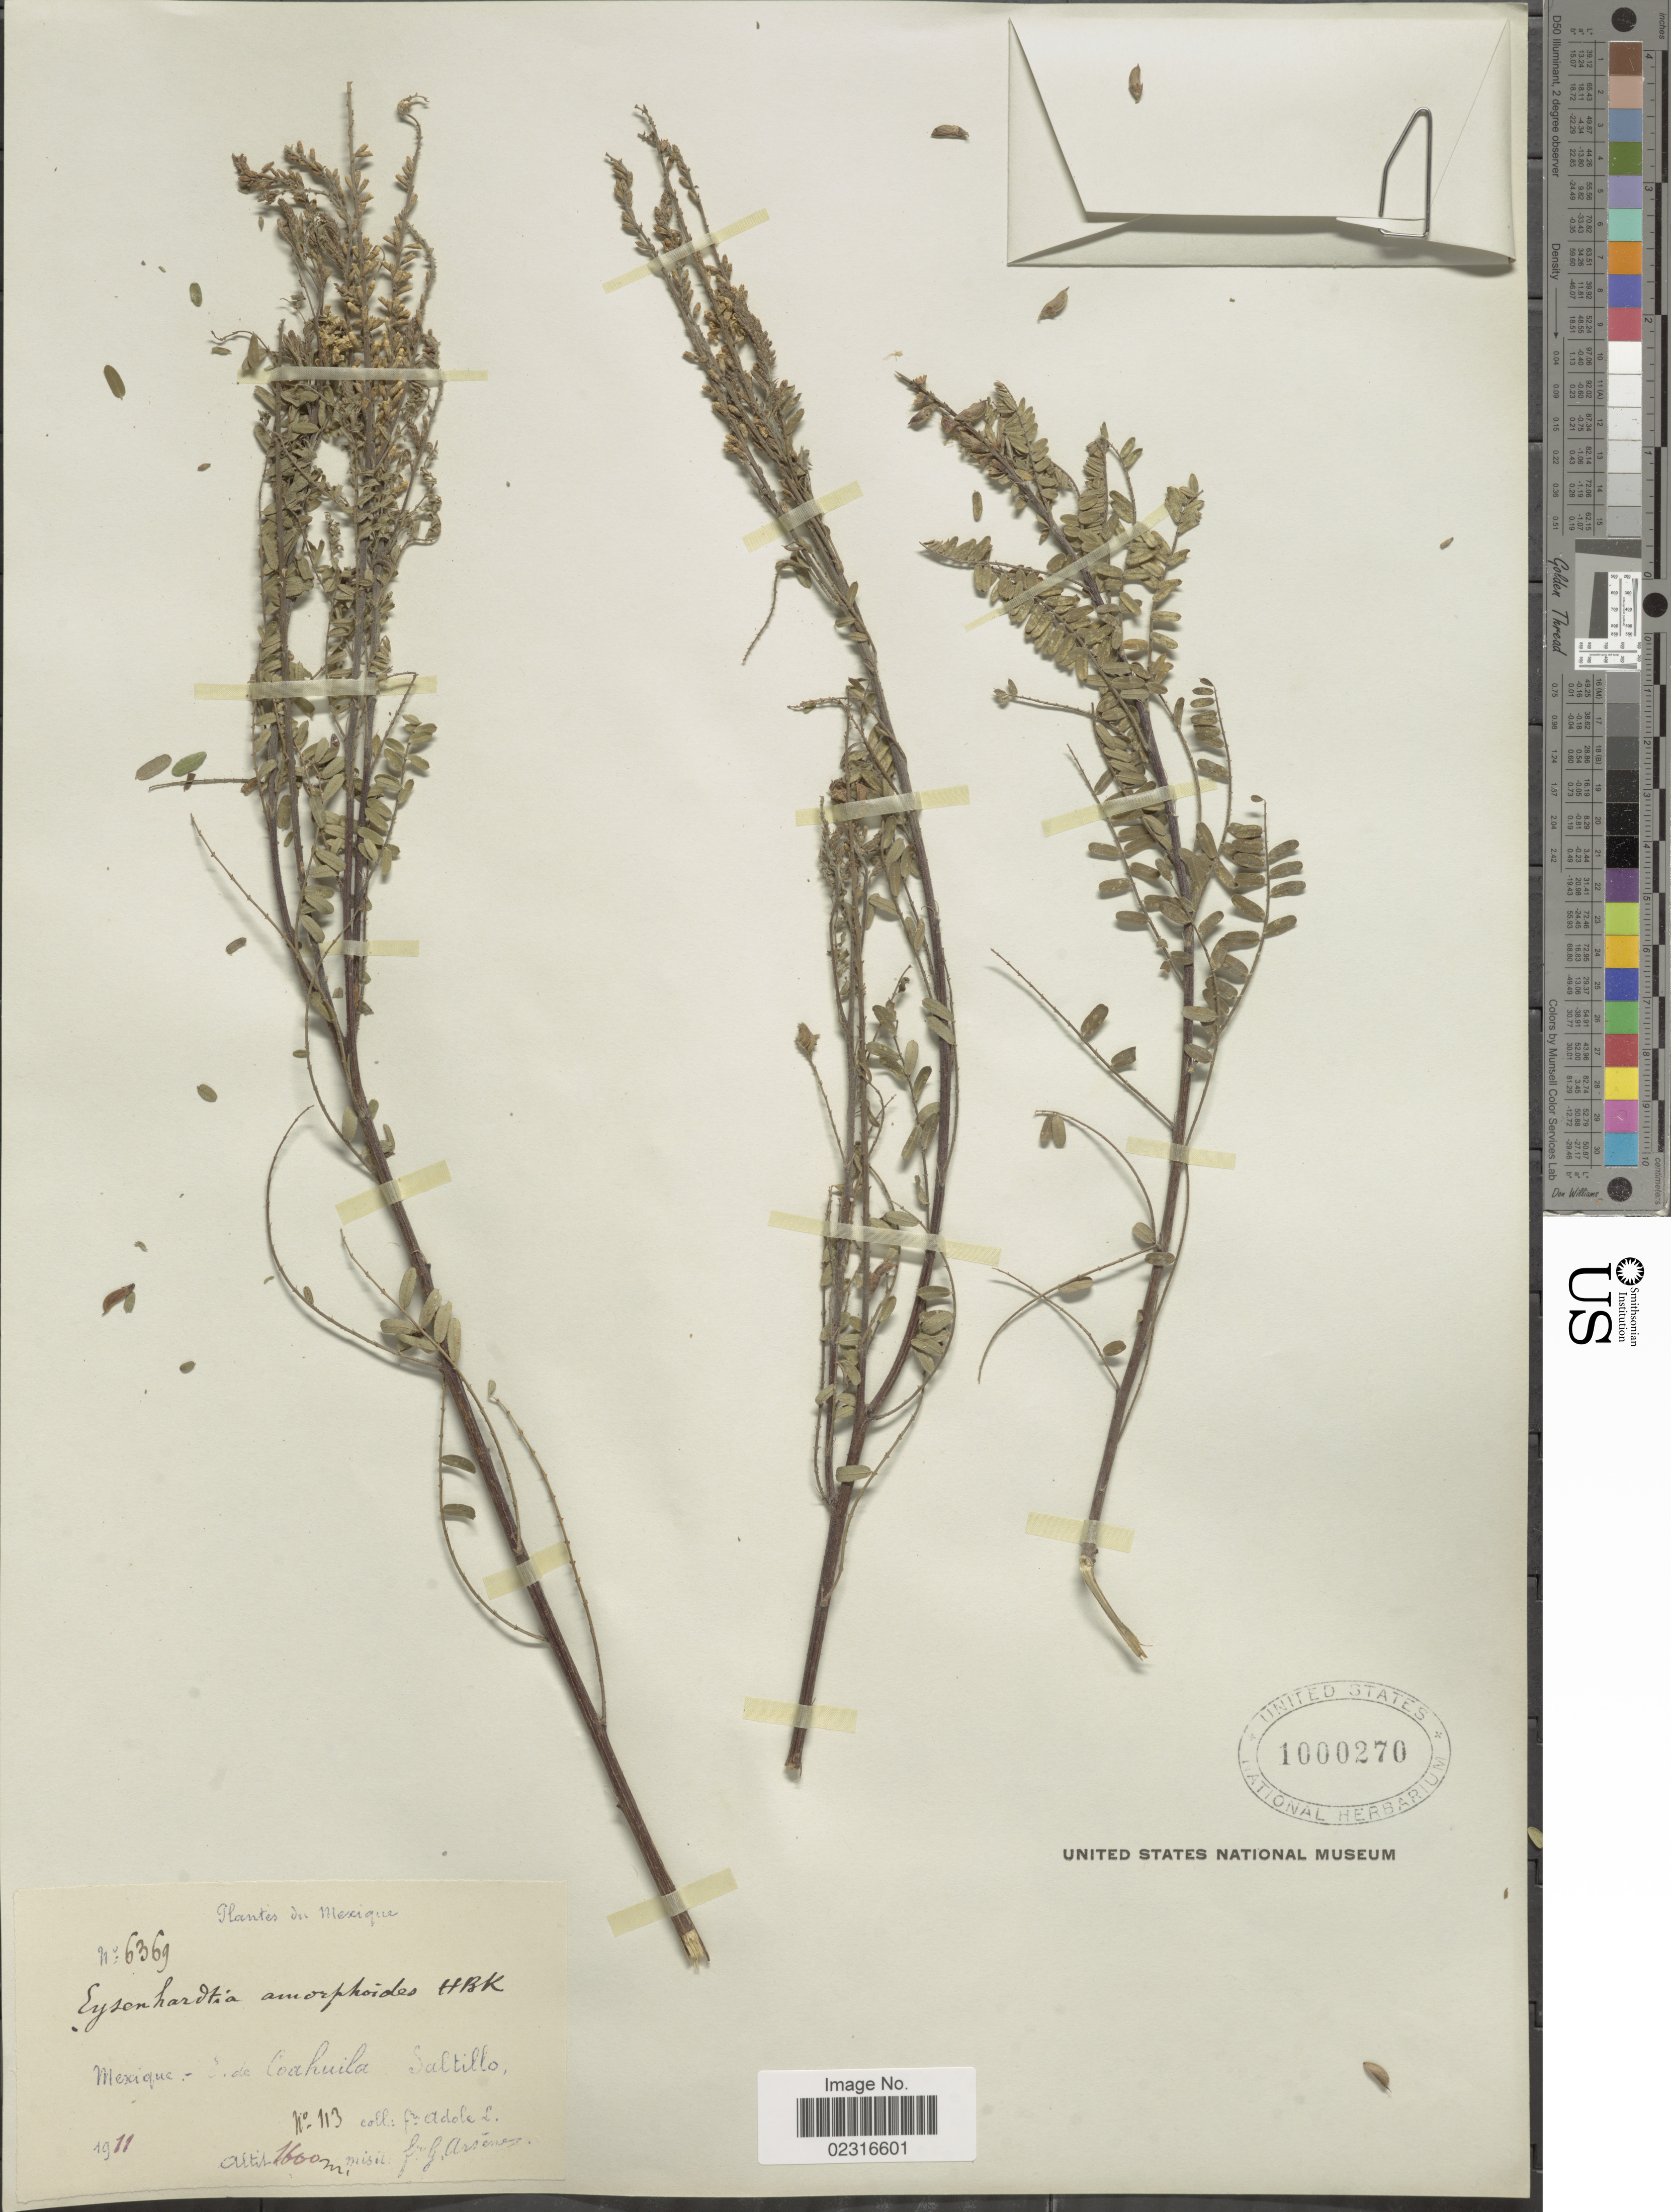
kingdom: Plantae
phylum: Tracheophyta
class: Magnoliopsida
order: Fabales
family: Fabaceae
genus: Eysenhardtia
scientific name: Eysenhardtia texana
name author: Scheele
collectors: Bro. Adole & Bro. G. Arsène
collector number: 6369/13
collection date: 1911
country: Mexico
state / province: Coahuila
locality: Mexique. Saltillo.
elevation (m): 1600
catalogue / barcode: US 1000270